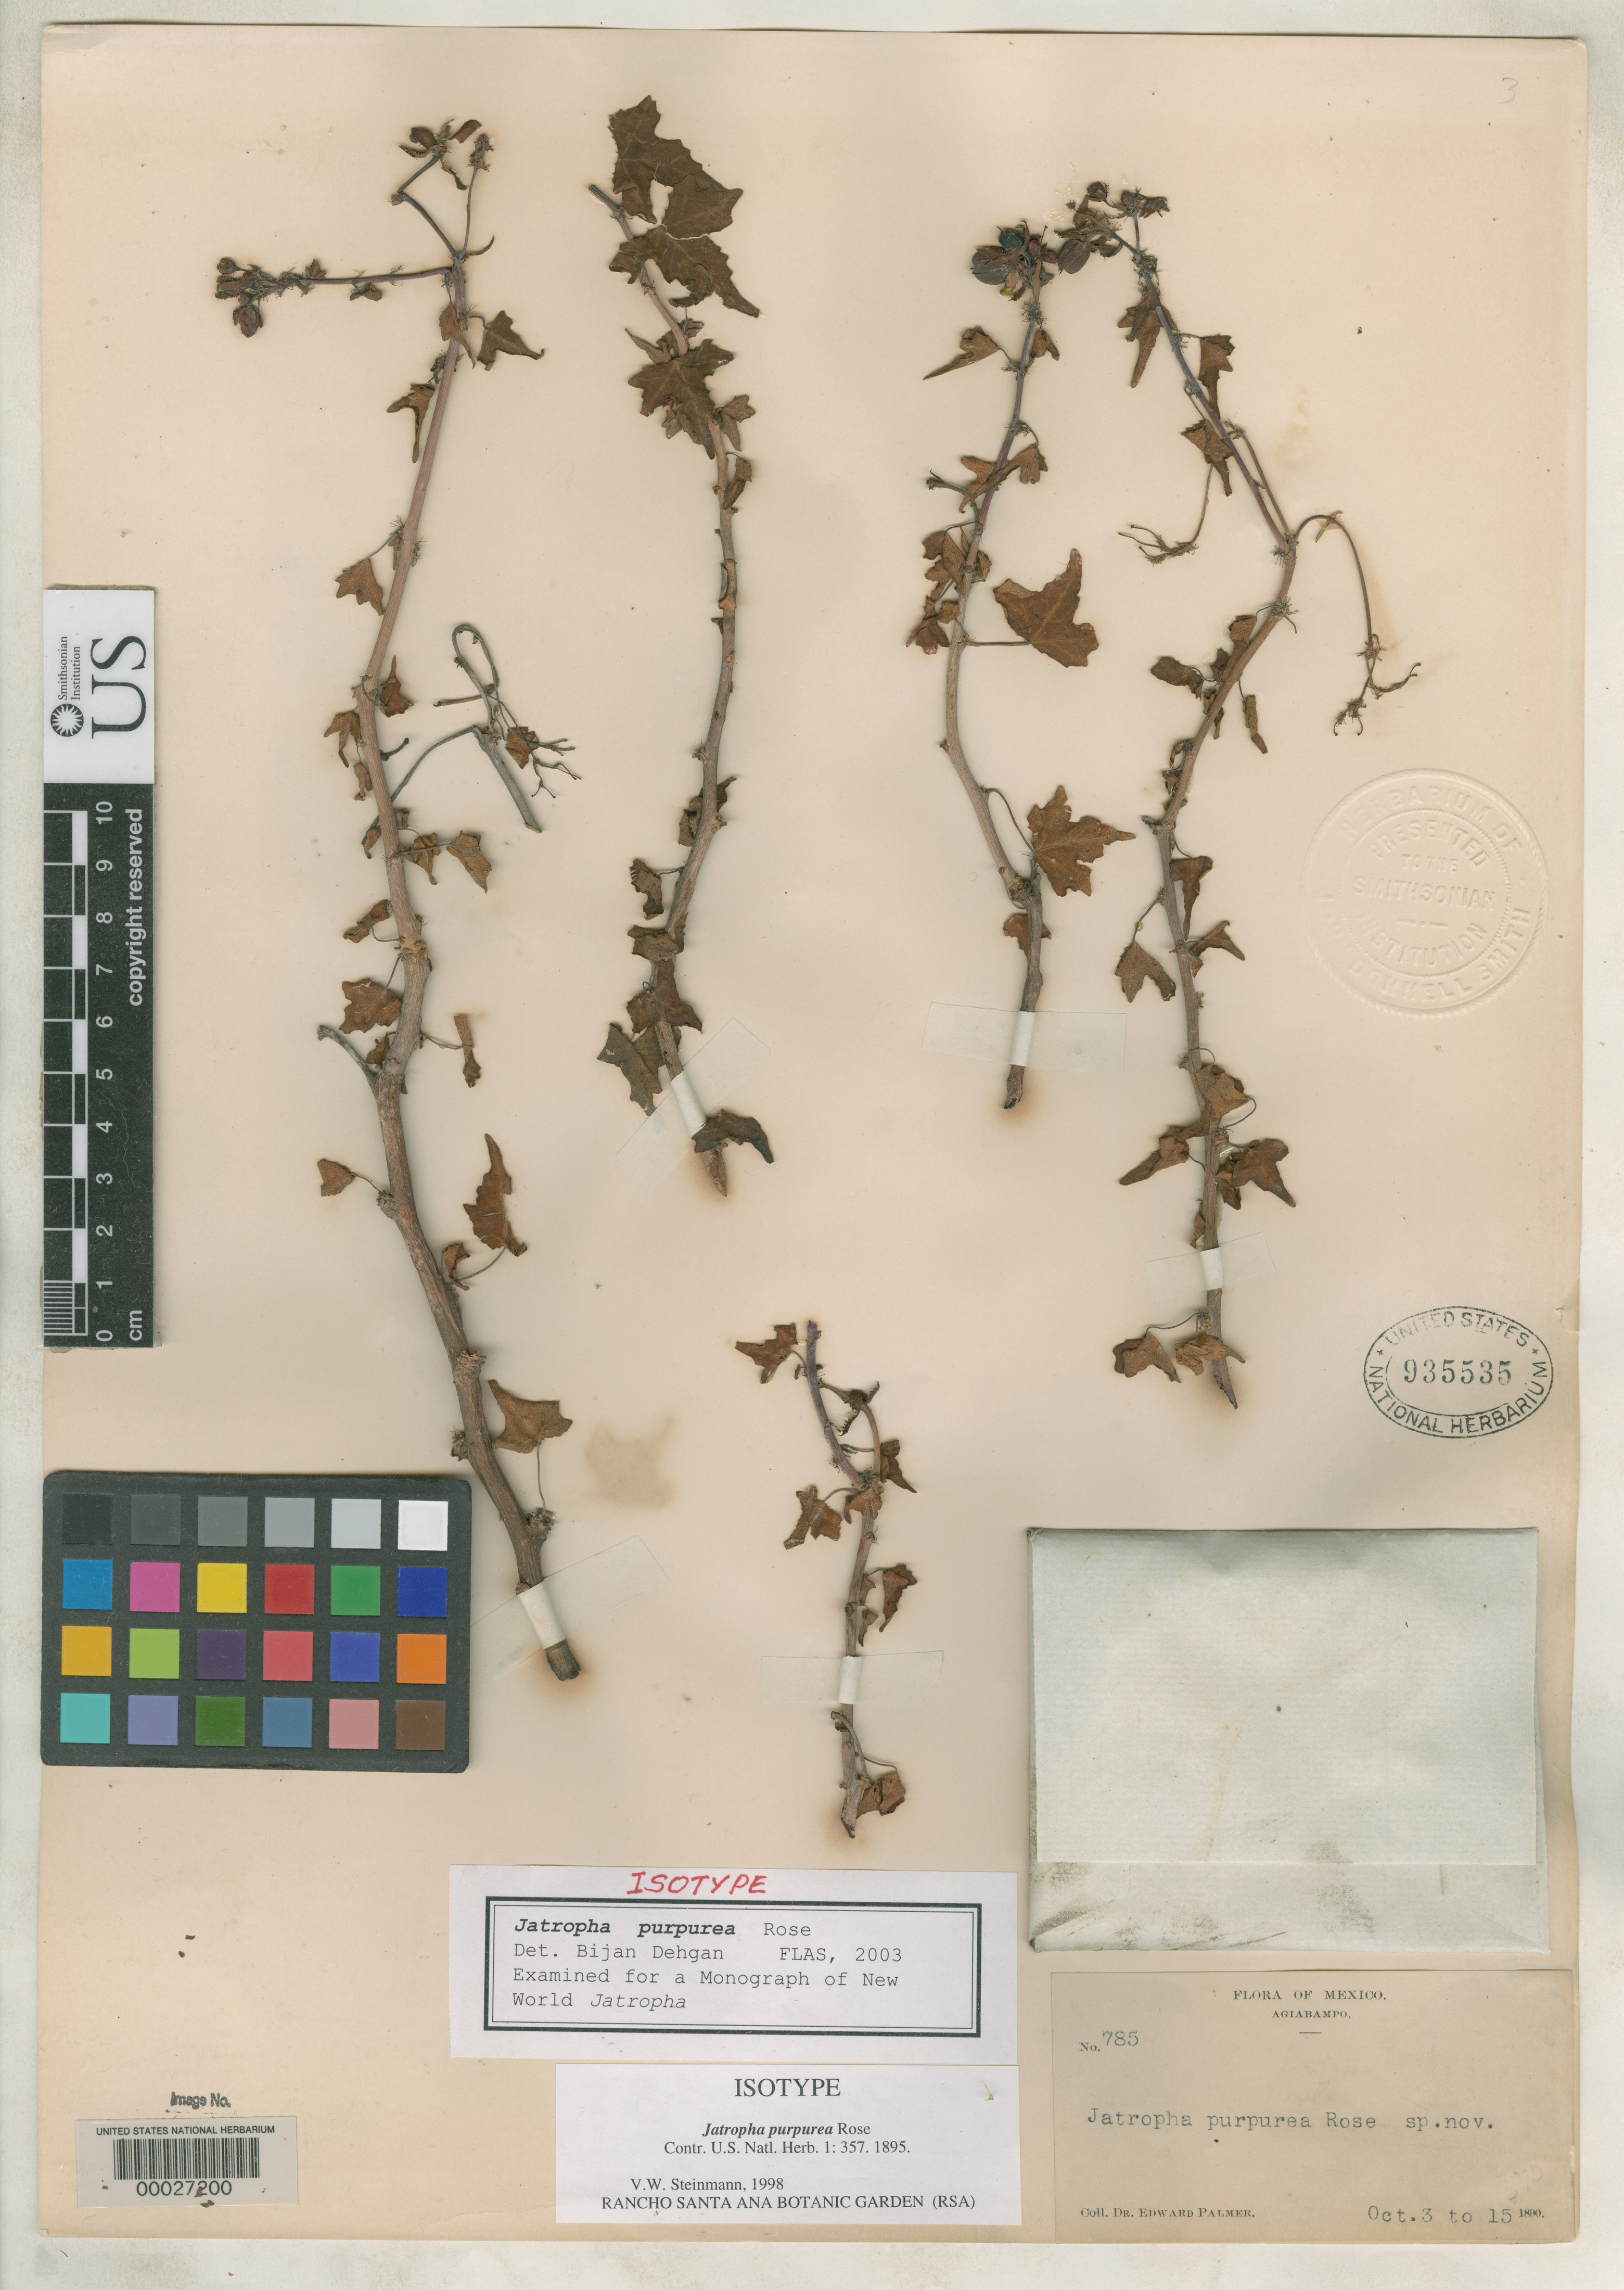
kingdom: Plantae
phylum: Tracheophyta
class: Magnoliopsida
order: Malpighiales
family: Euphorbiaceae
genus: Jatropha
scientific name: Jatropha purpurea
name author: Rose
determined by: Dehgan, B.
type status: Isotype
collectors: E. Palmer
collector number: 785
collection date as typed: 03 Oct 1890 to 15 Oct 1890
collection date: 1890-10-03/1890-10-15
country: Mexico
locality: Agiabampo.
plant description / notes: Collection (but not US isotype) cited 1997 by Steinmann & Felger, Aliso 16: 59.; Annotated as isotype by V.W. Steinmann, 1998 (RSA) and B. Dehgan, 2003 (FLAS). Note that this sheet bears the collection date as cited in protologue (whereas holotype does not).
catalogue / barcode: US 935535